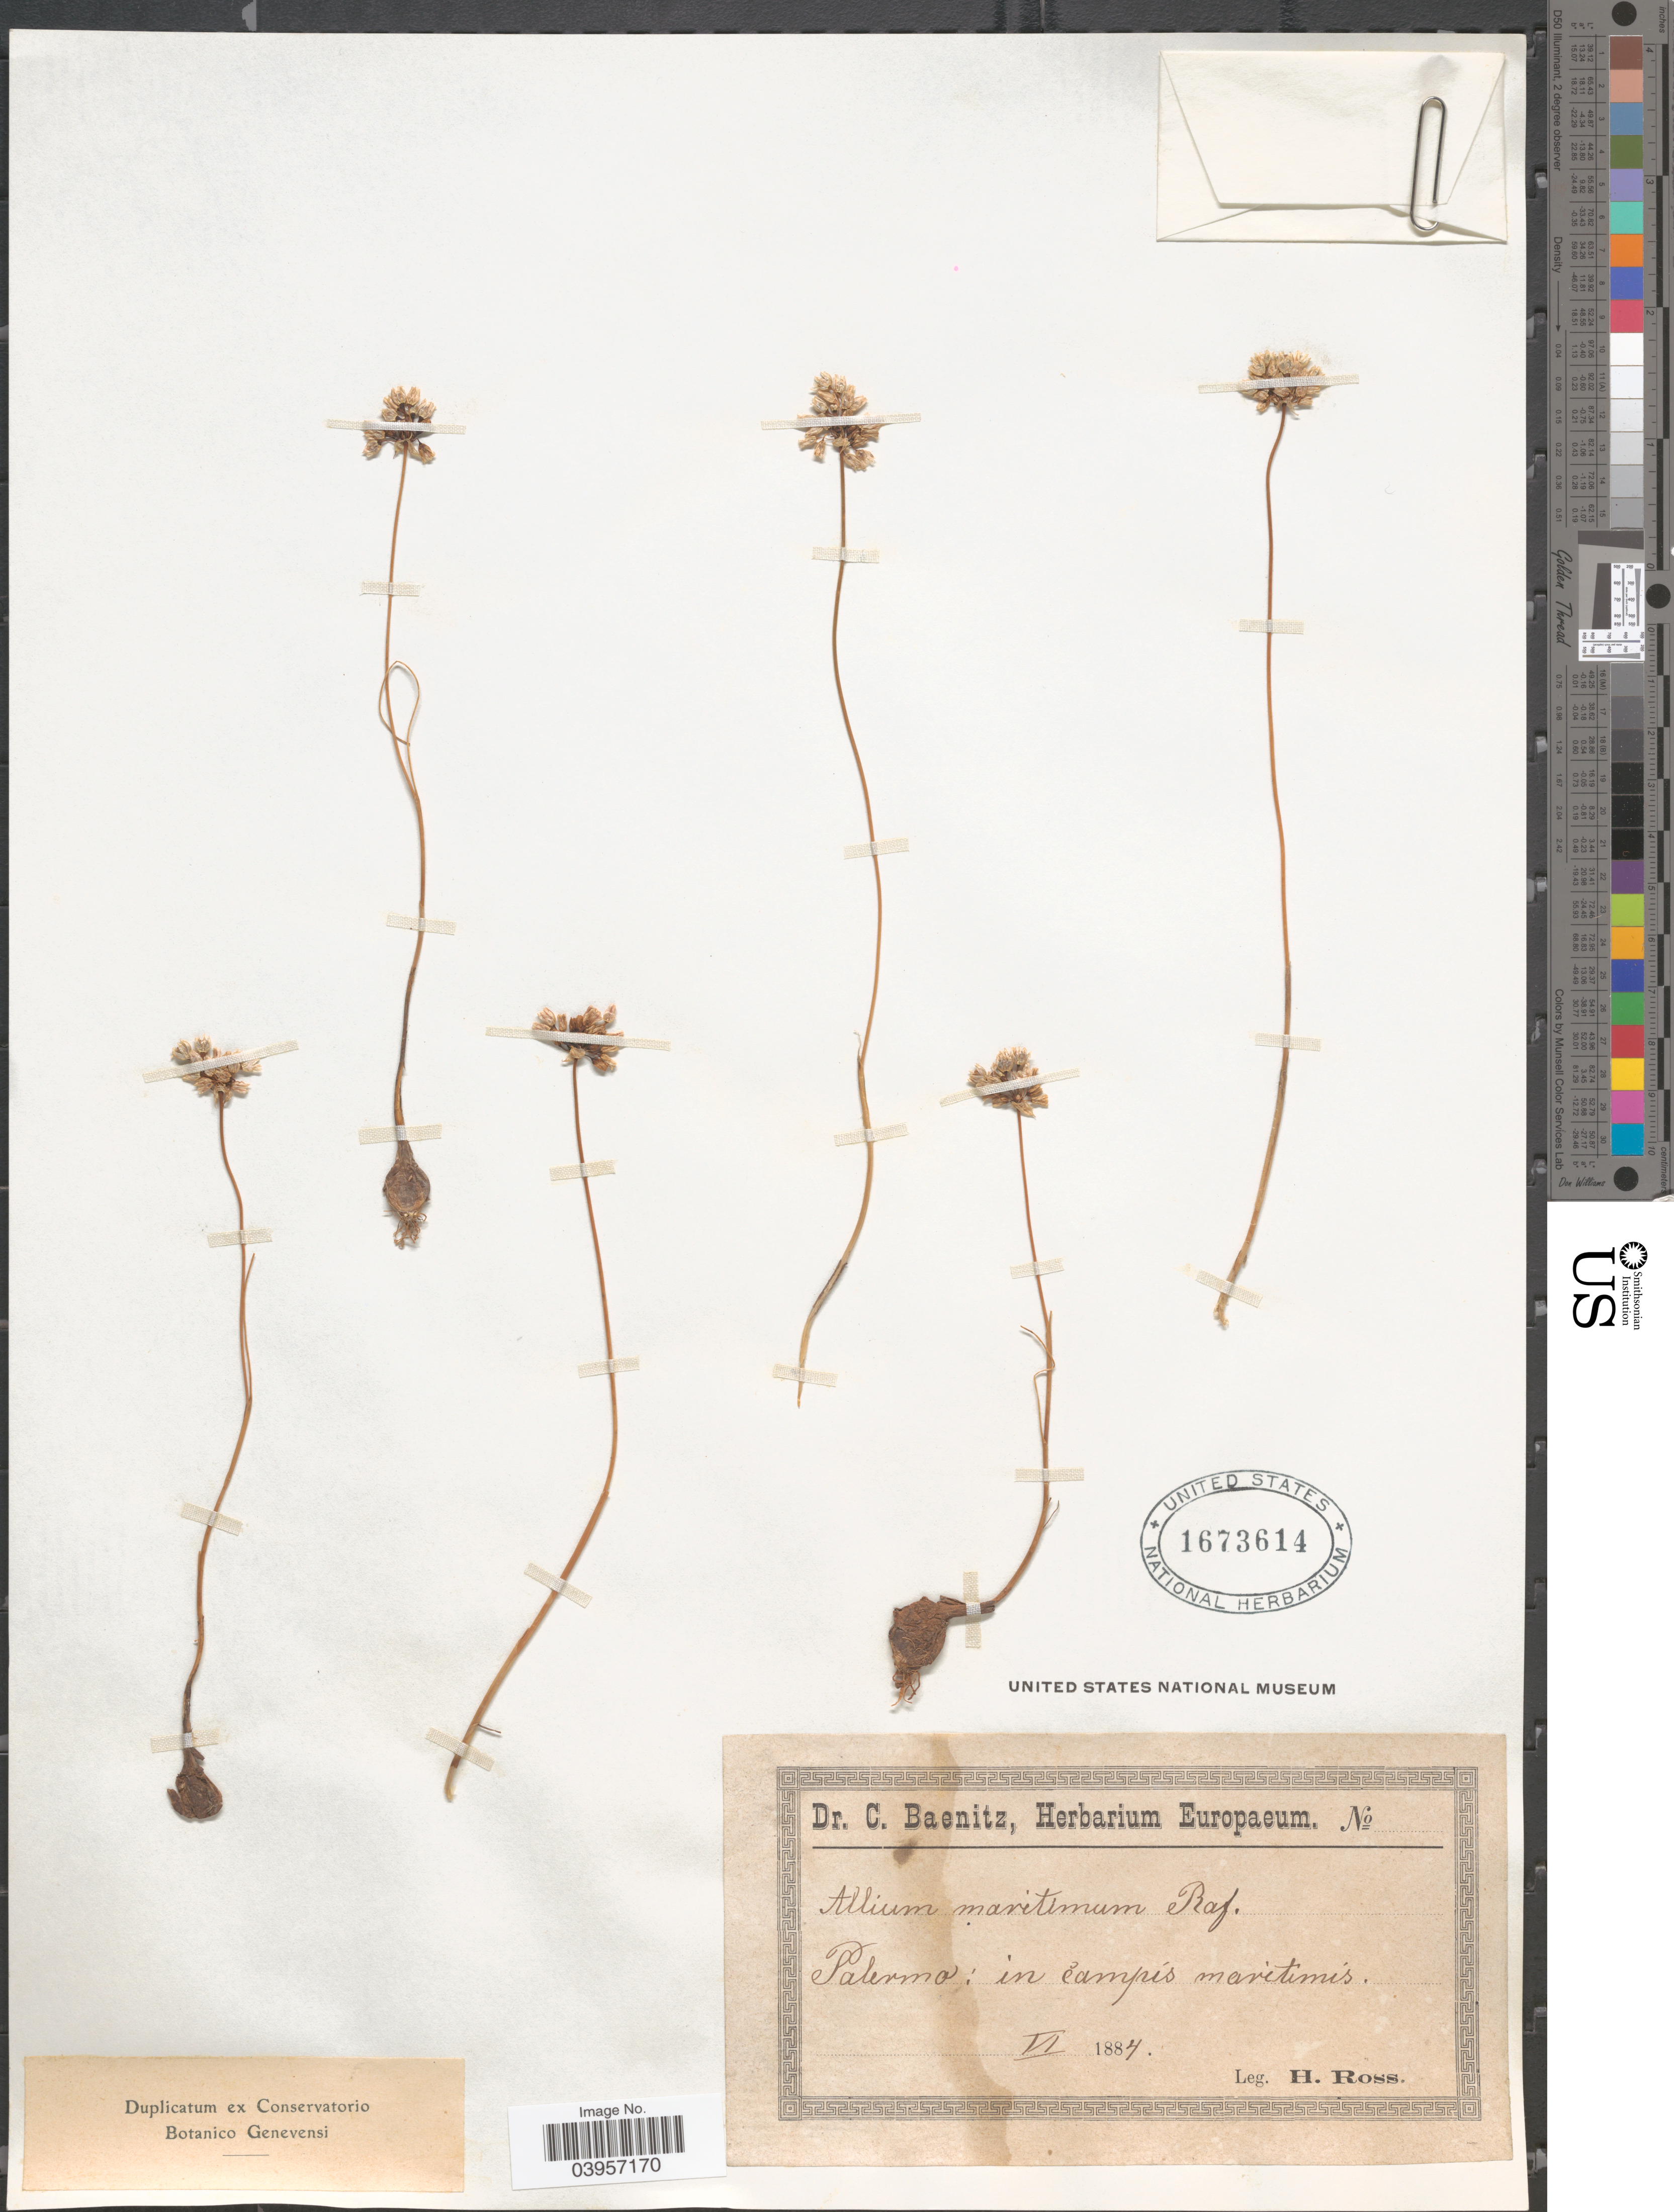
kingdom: Plantae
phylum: Tracheophyta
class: Liliopsida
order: Asparagales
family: Amaryllidaceae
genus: Allium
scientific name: Allium maritimum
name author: Raf.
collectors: H. Gross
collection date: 1884-06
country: Italy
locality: Palermo: in ćampís maritimis.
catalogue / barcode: US 1673614